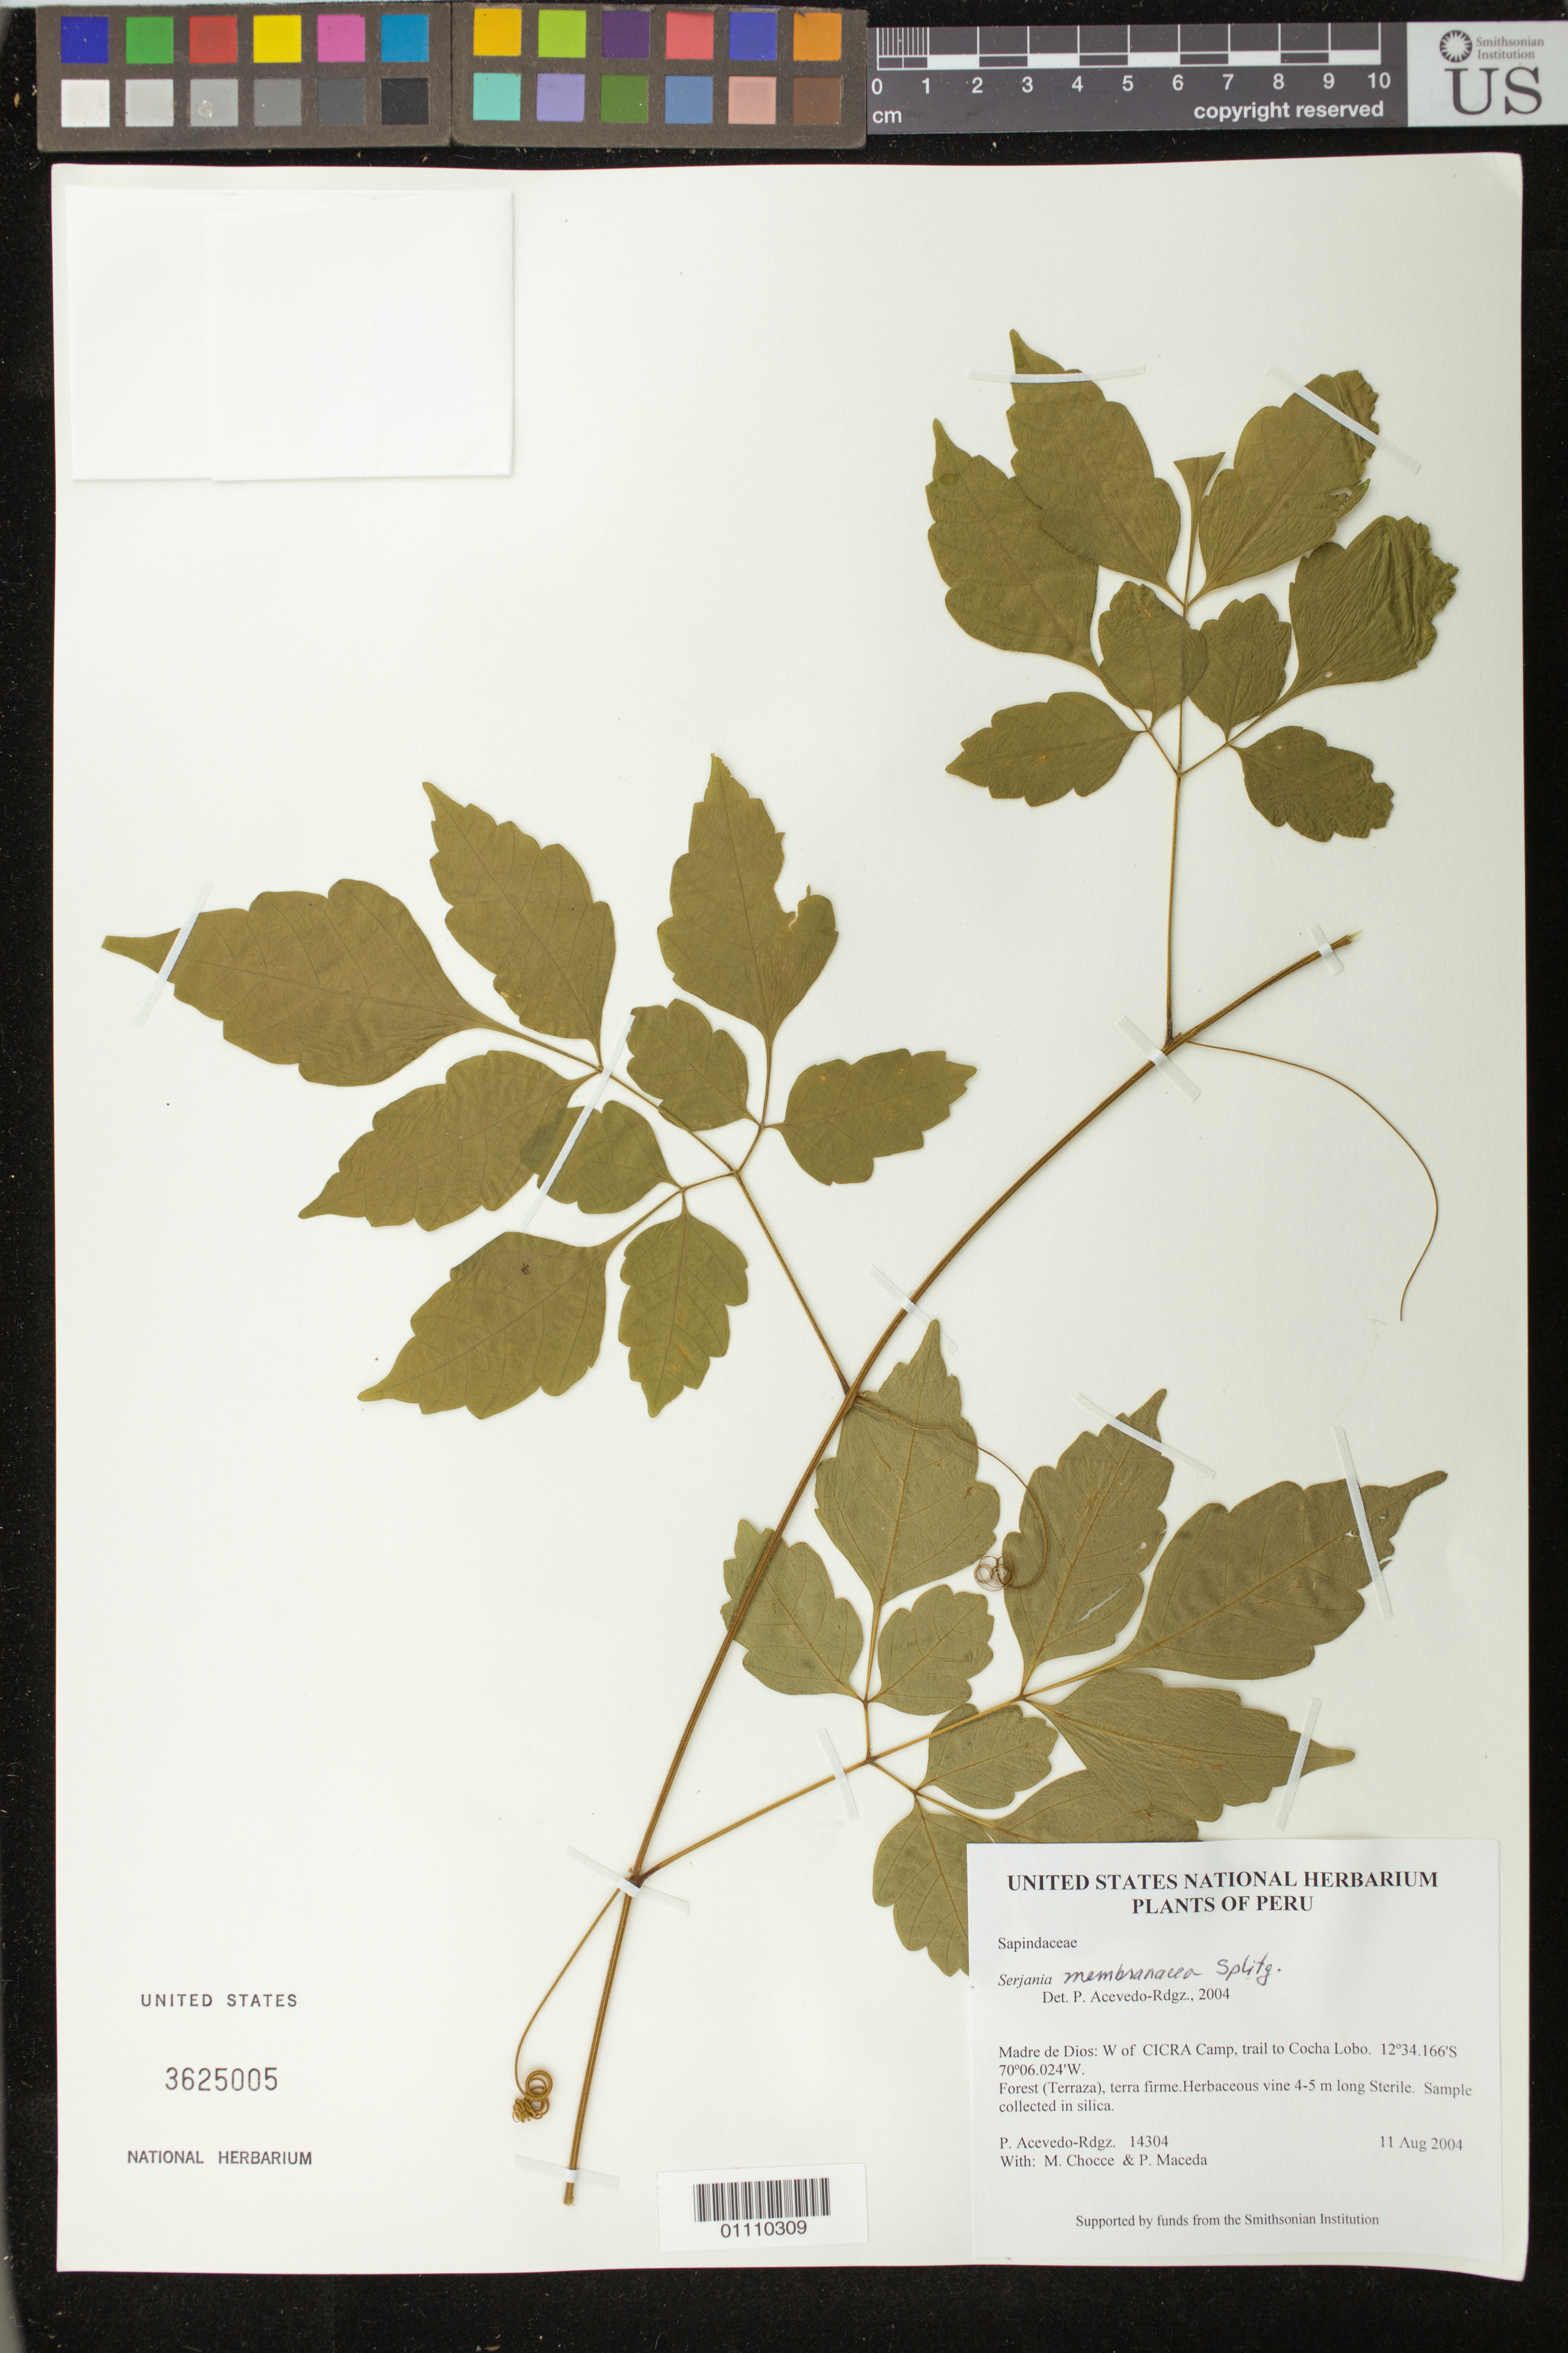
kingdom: Plantae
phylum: Tracheophyta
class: Magnoliopsida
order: Sapindales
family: Sapindaceae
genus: Serjania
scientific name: Serjania membranacea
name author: Splitg.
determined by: Acevedo-Rodríguez, P., (BOT), Smithsonian Institution - National Museum of Natural History (UNITED STATES)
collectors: P. Acevedo-Rodr., M. Chocce & P. Maceda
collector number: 14304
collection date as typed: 11 Aug 2004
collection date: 2004-08-11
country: Peru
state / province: Madre de Dios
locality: Madre de Dios: W of CICRA Camp, trail to Cocha Lobo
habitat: Forest (Terraza), terra firme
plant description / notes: MO, US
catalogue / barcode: US 3625005